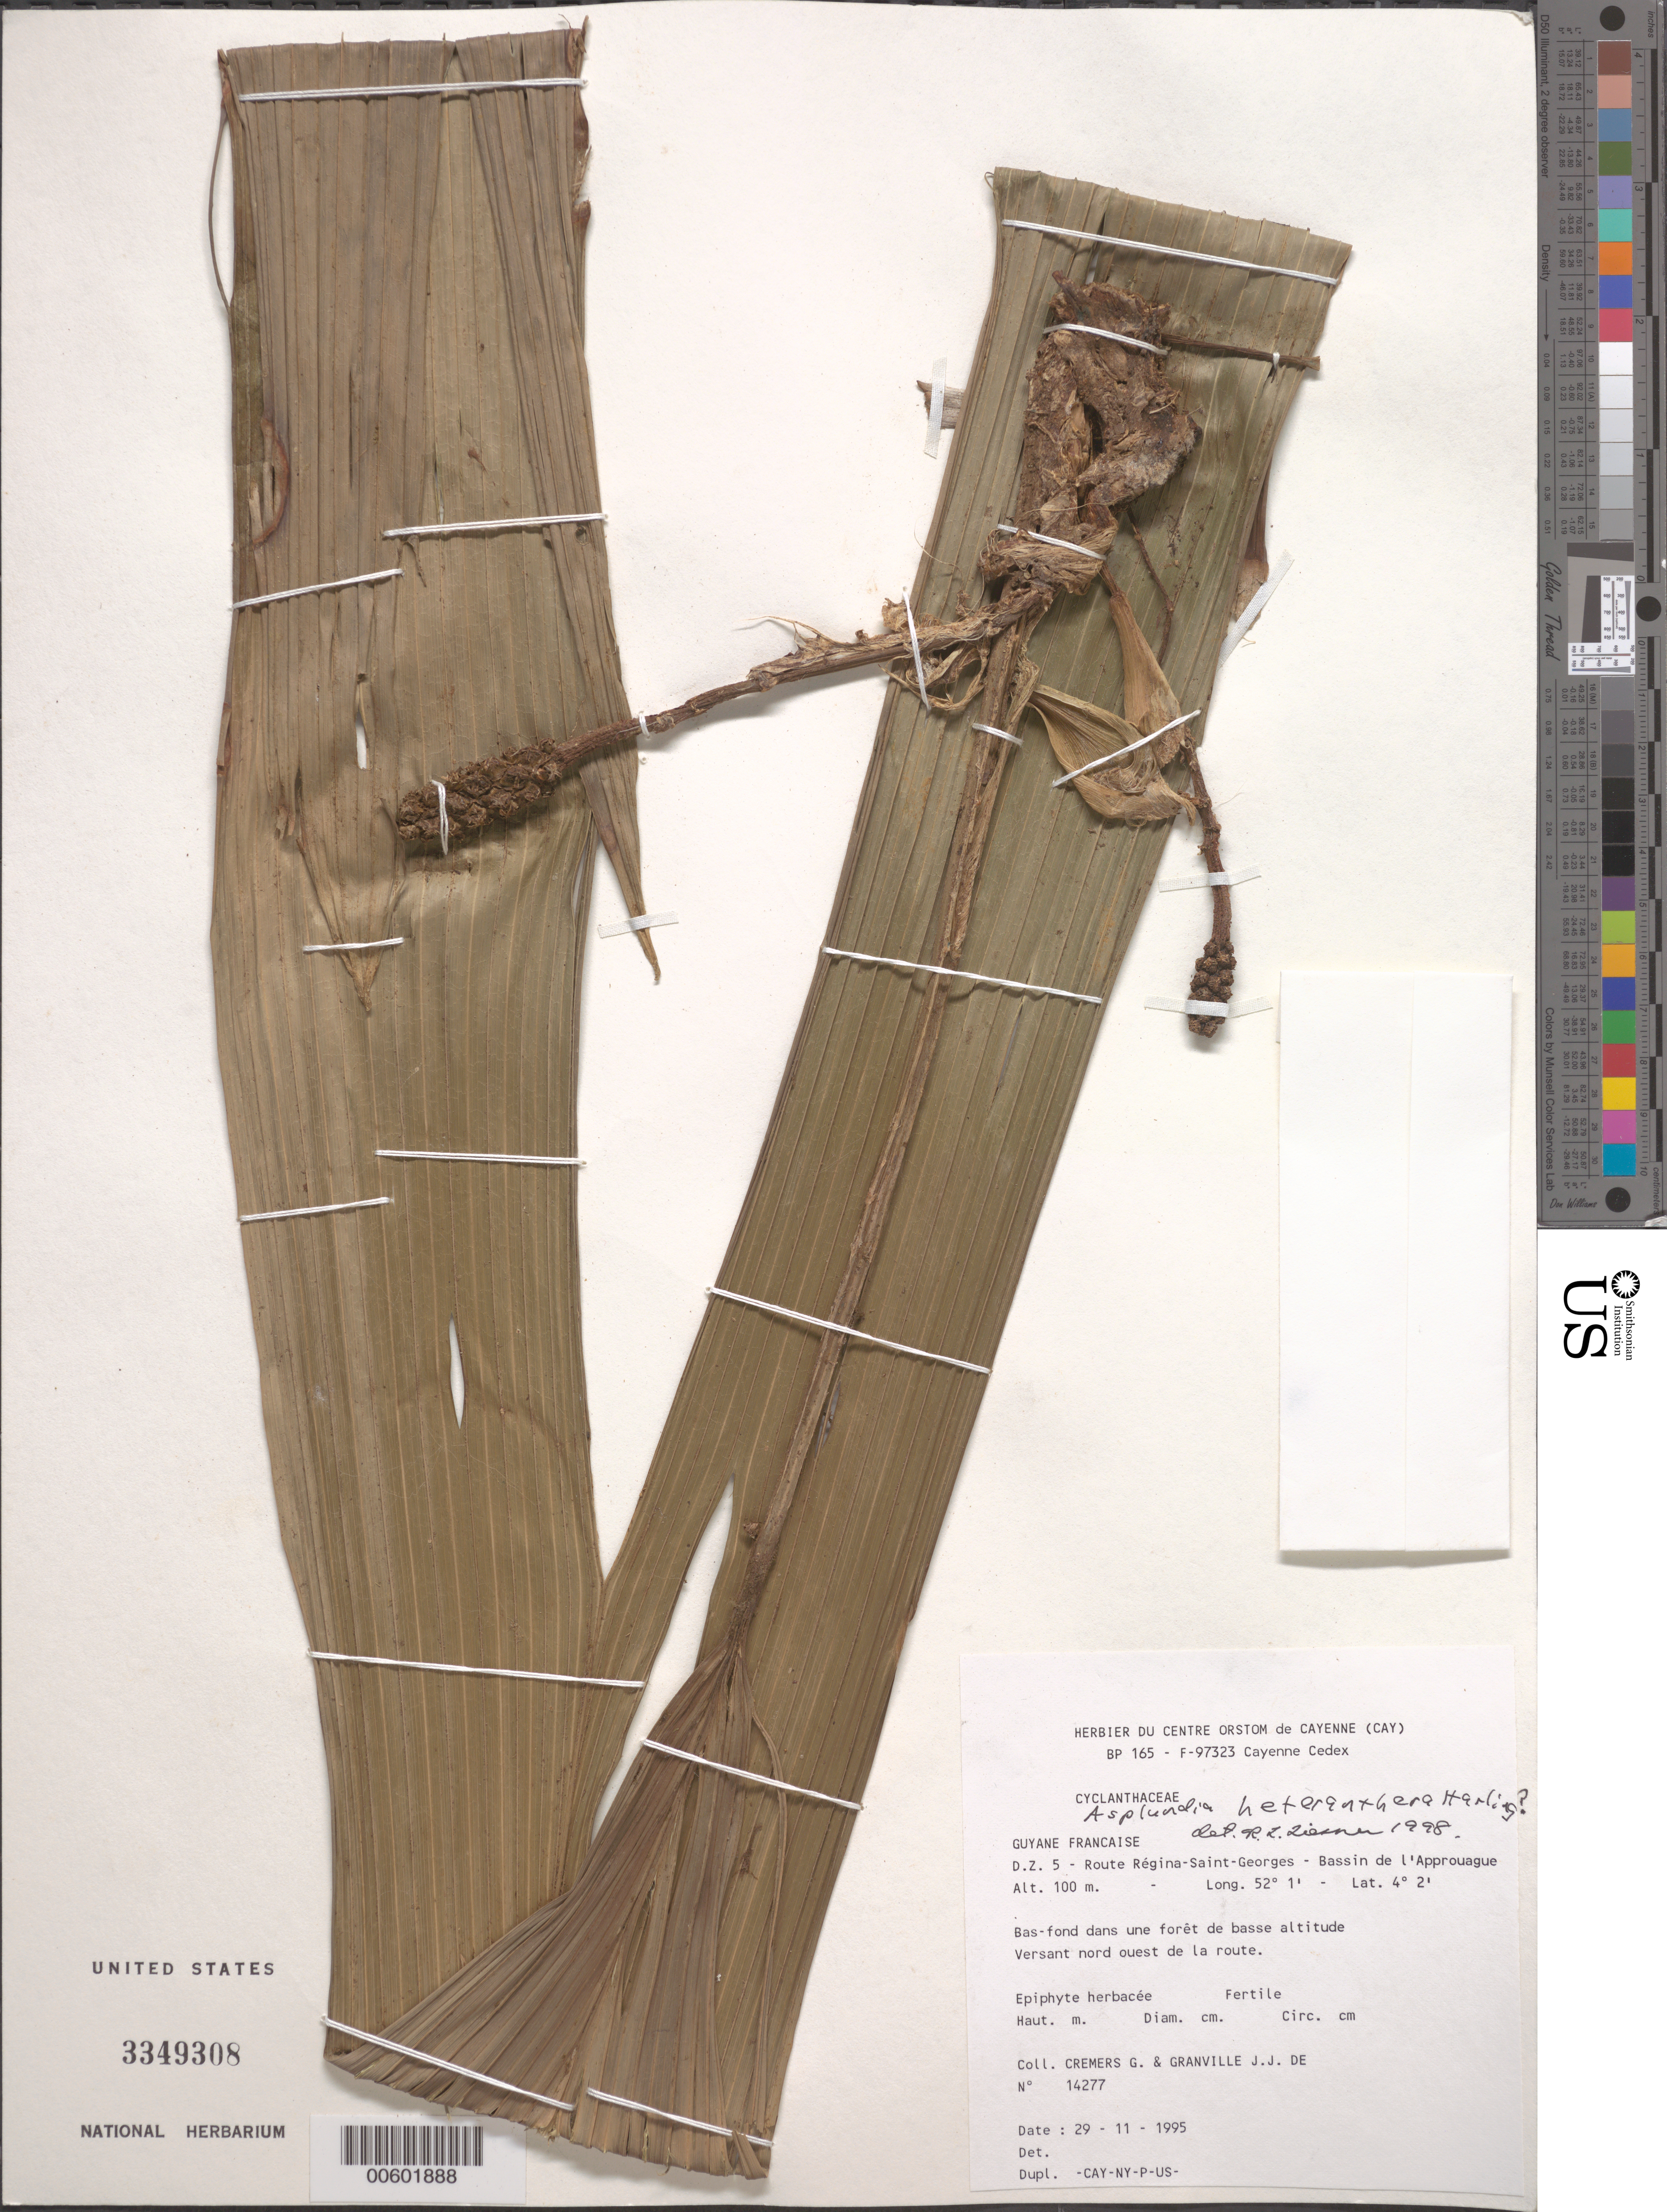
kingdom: Plantae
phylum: Tracheophyta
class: Liliopsida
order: Pandanales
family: Cyclanthaceae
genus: Asplundia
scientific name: Asplundia heteranthera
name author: Harling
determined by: Liesner, R. L.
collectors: G. Cremers & J.-J. de Granville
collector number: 14277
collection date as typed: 29-Nov-95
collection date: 1995-11-29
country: French Guiana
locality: Route Regina-Saint-Georges, D.Z. 5, Bassin de l'Approuague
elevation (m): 100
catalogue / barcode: US 3349308